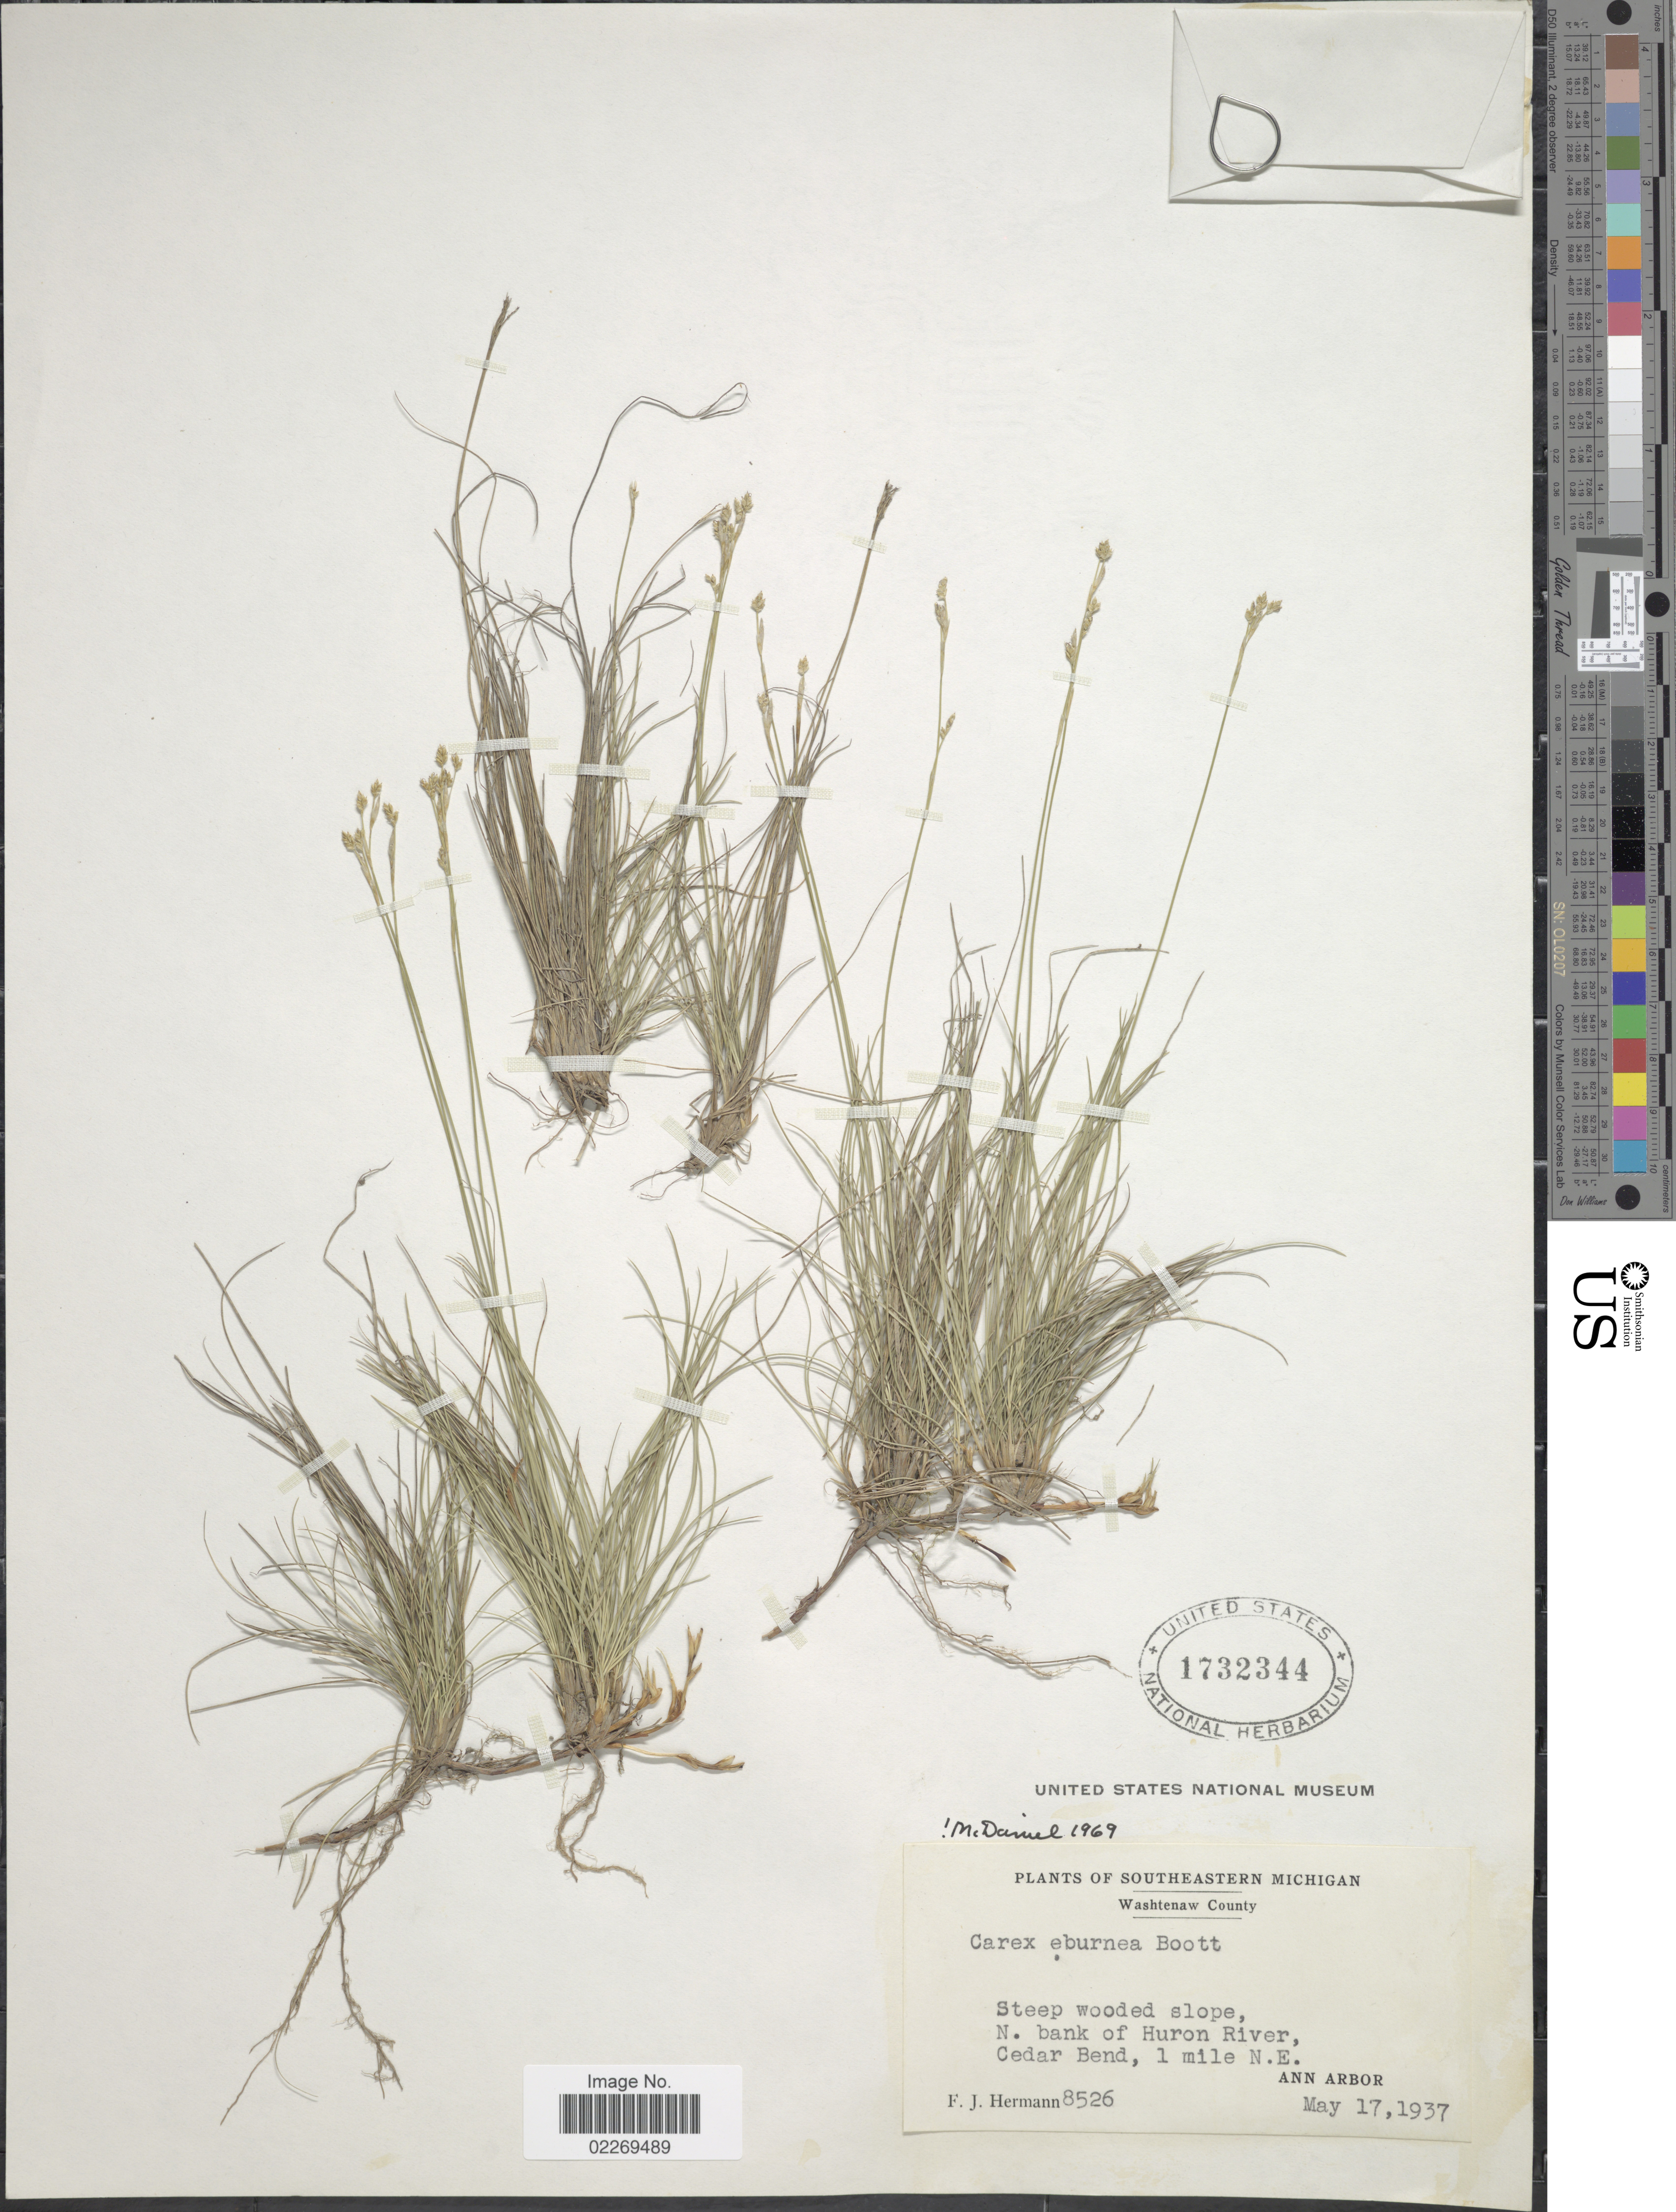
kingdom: Plantae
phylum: Tracheophyta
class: Liliopsida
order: Poales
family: Cyperaceae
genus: Carex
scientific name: Carex eburnea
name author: Boott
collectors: F. J. Hermann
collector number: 8526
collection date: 1937-05-17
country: United States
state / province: Michigan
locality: Southeastern Michigan, Washtenaw County, N. bank of Huron River, Cedar Bend, 1 mile N. E. Ann Arbor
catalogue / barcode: US 1732344